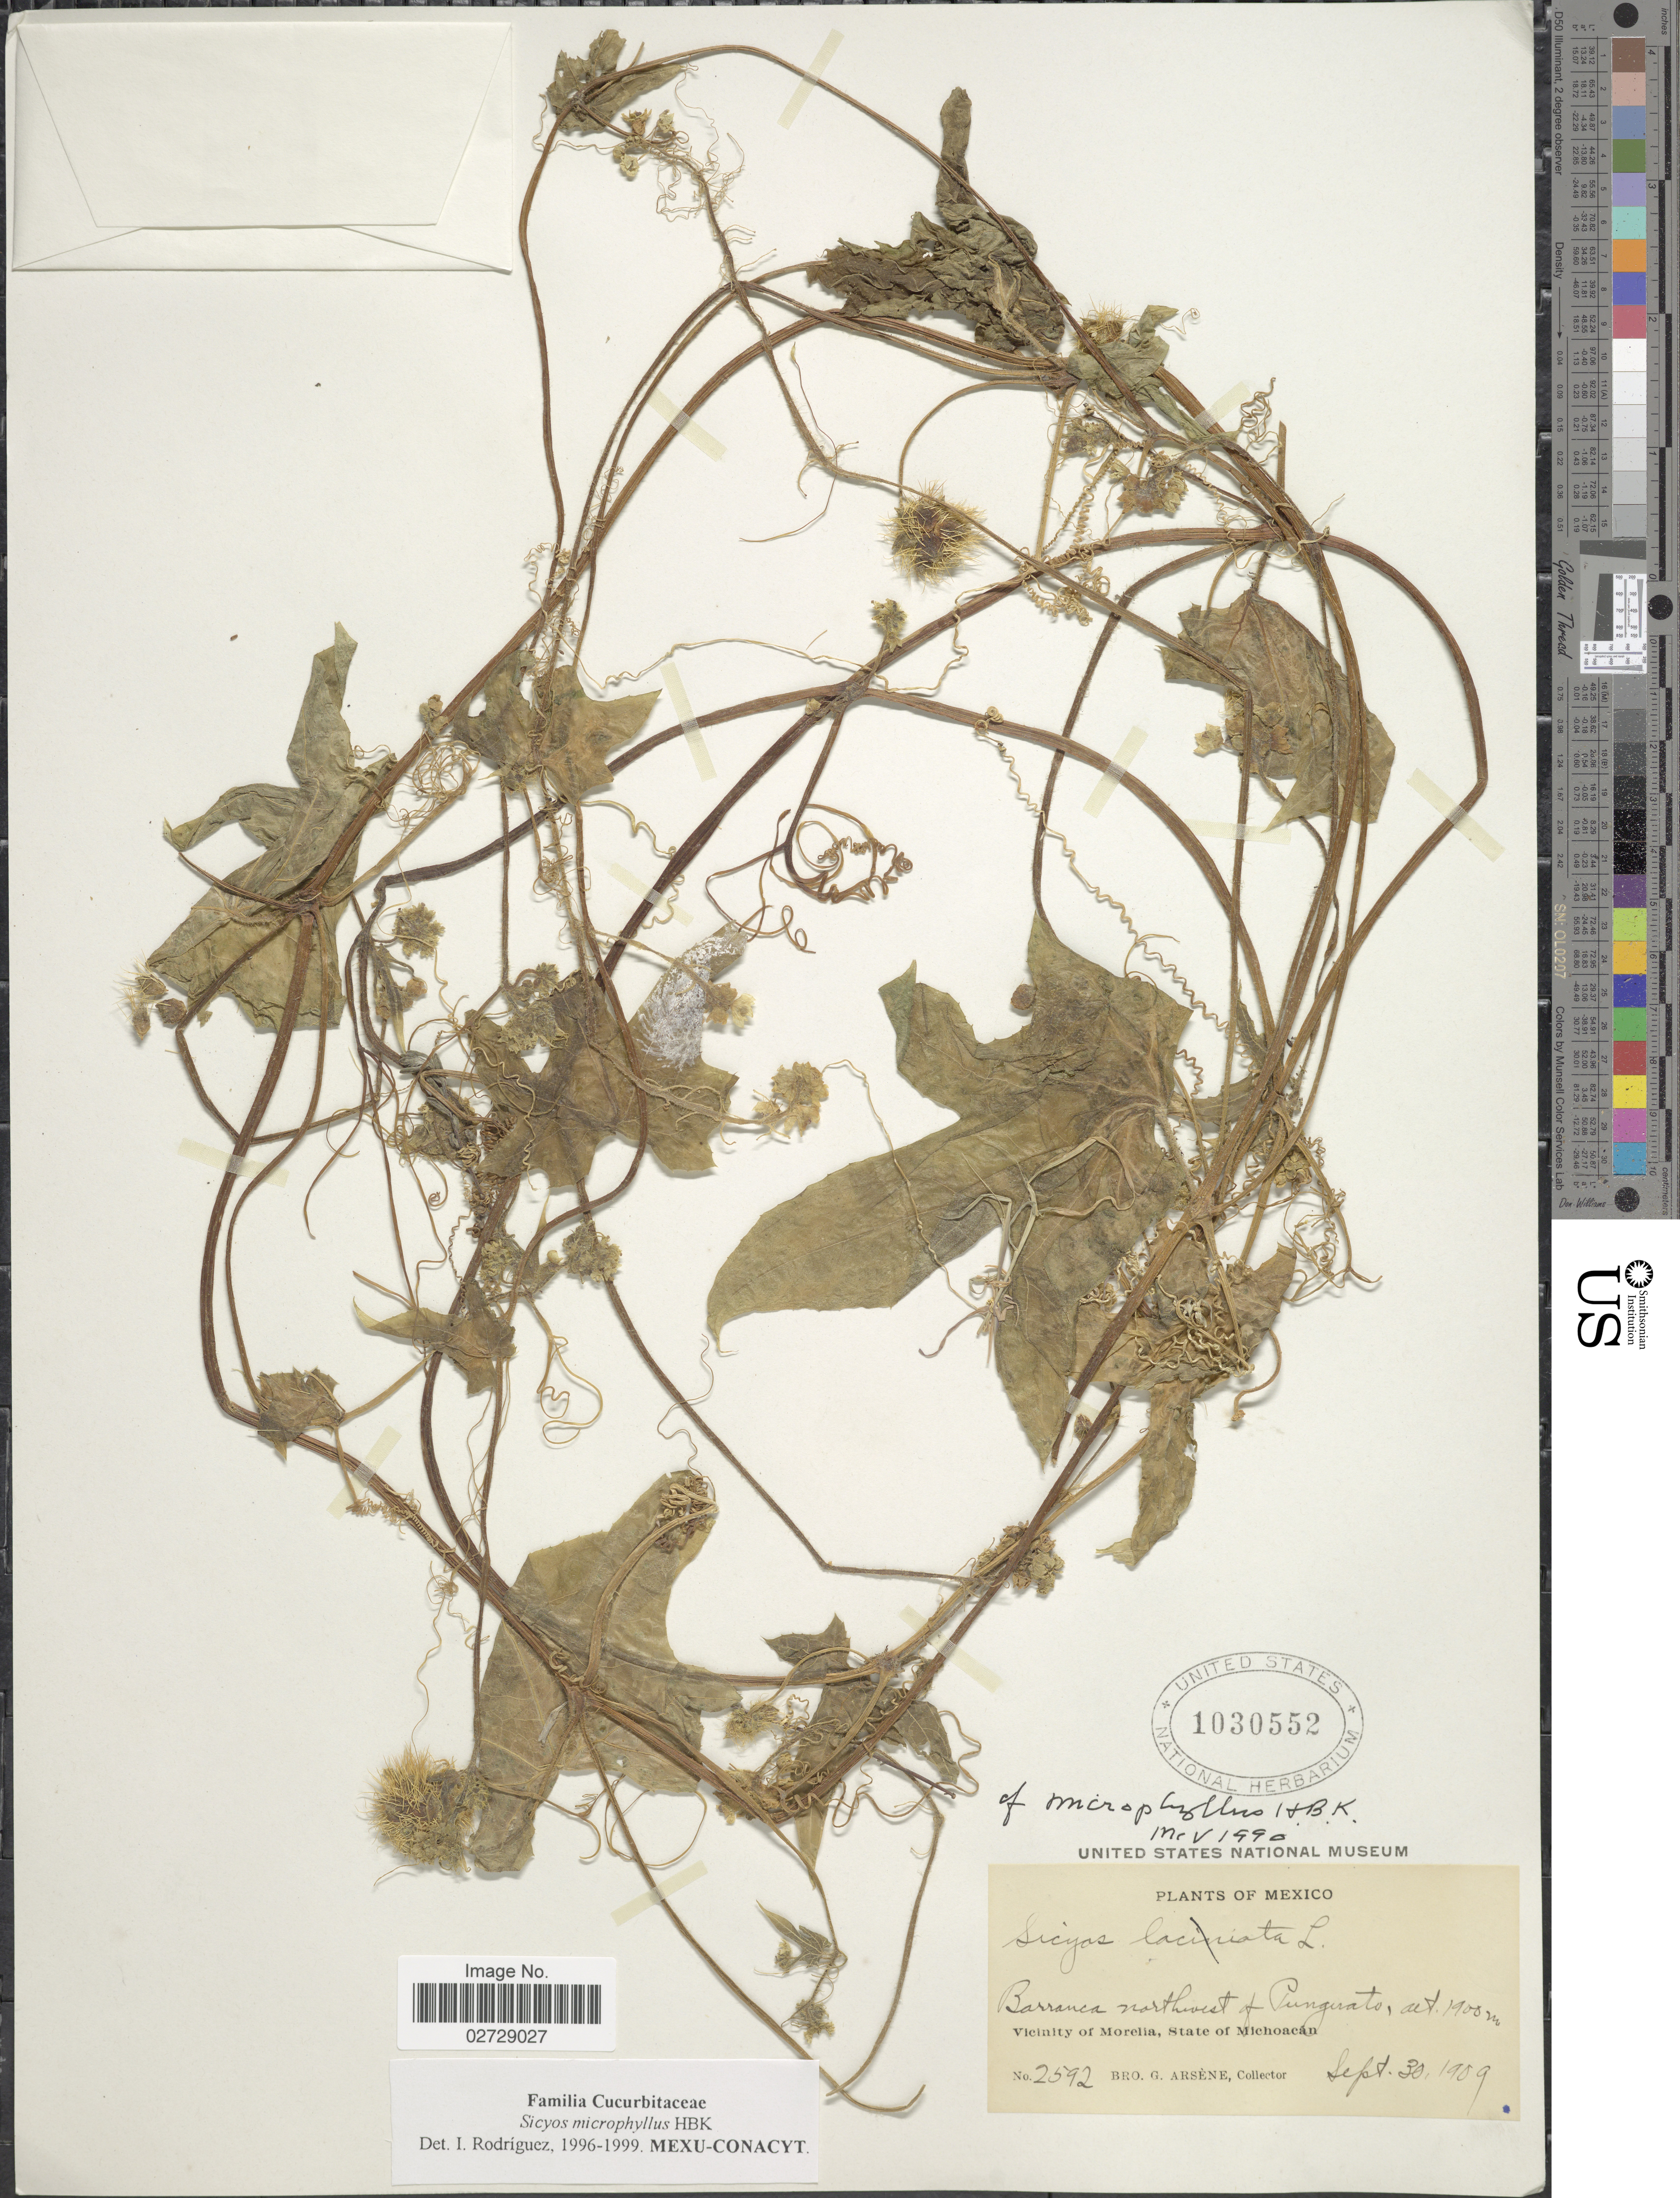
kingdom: Plantae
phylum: Tracheophyta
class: Magnoliopsida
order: Cucurbitales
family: Cucurbitaceae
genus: Sicyos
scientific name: Sicyos microphyllus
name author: Kunth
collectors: Bro. G. Arsène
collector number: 2592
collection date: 1909-09-30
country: Mexico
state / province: Michoacán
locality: Barranca northwest of Pungurato, Vicinity of Morelia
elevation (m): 1900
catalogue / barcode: US 1030552